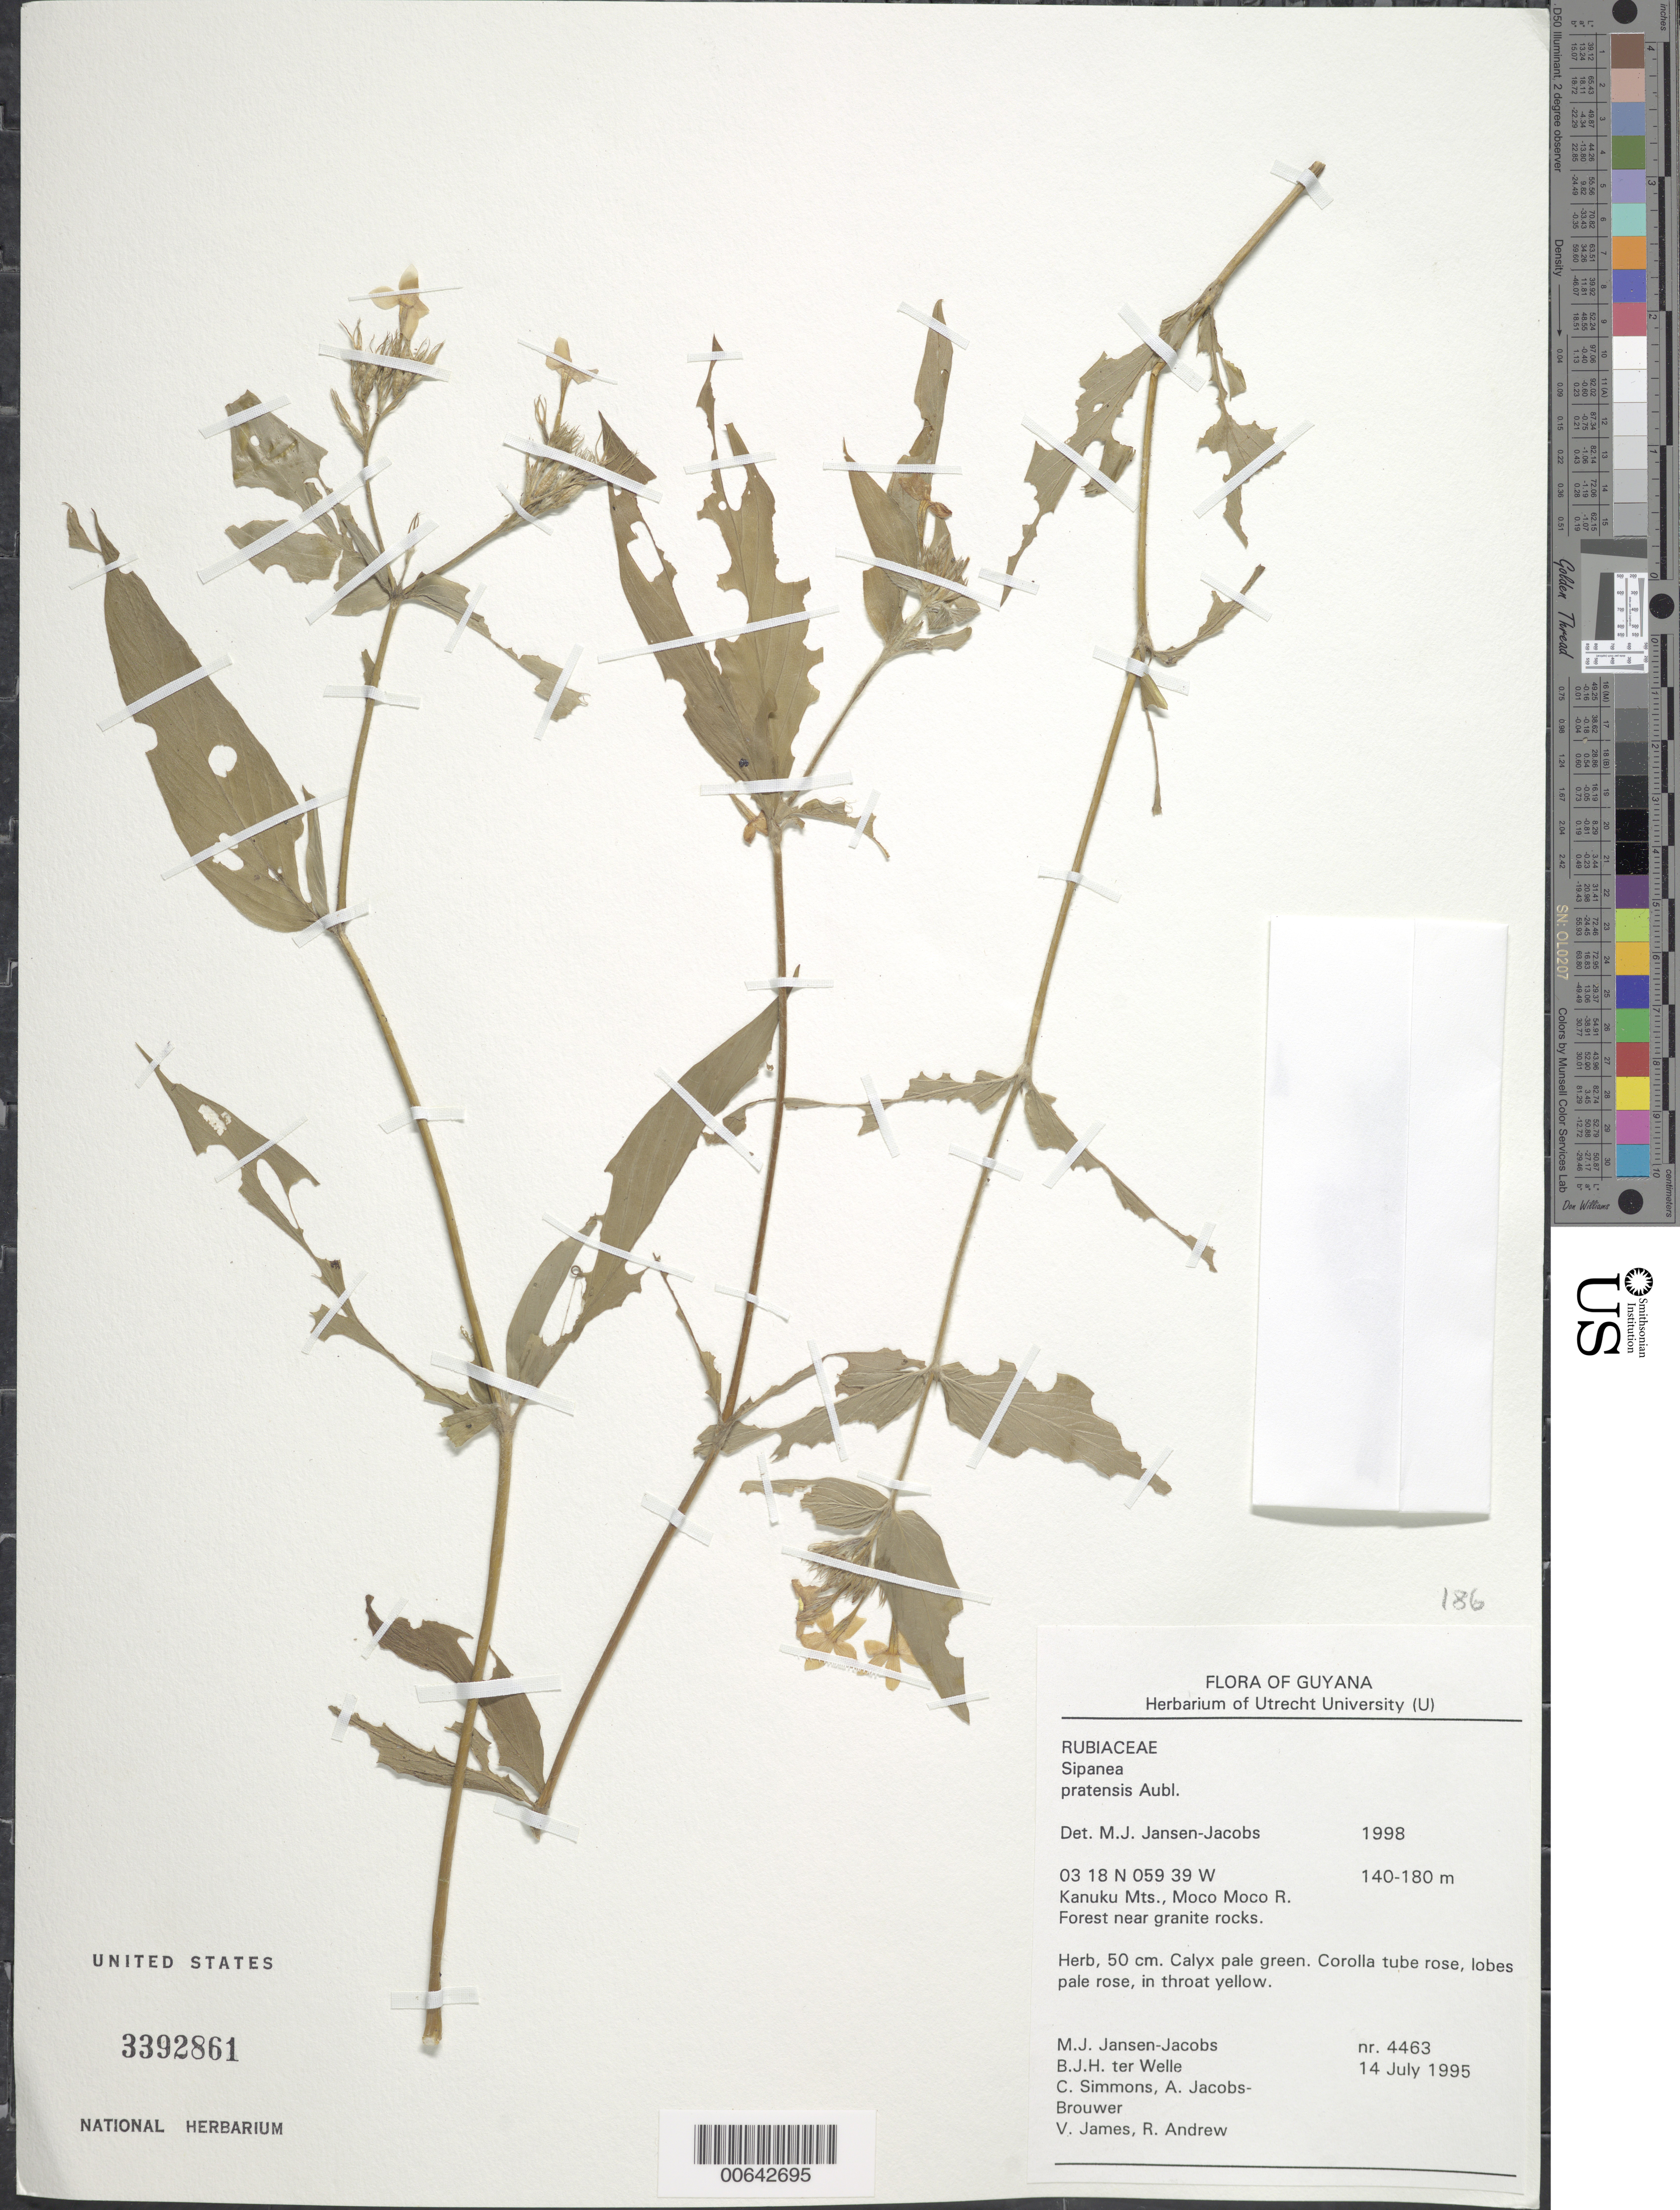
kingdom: Plantae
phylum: Tracheophyta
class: Magnoliopsida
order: Gentianales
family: Rubiaceae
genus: Sipanea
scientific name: Sipanea pratensis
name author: Aubl.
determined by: Jansen-Jacobs, M. J., (U), Nationaal Herbarium Nederland, Utrecht University branch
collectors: M. J. Jansen-Jacobs, B. Welle, C. Simmons, A. Jacobs-Brouwer, V. James & R. Andrew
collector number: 4463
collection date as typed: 14-Jul-95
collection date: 1995-07-14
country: Guyana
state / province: U. Takutu-U. Essequibo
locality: Moco Moco River, Kanuku Mts.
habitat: Forest near granite rocks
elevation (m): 140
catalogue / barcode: US 3392861